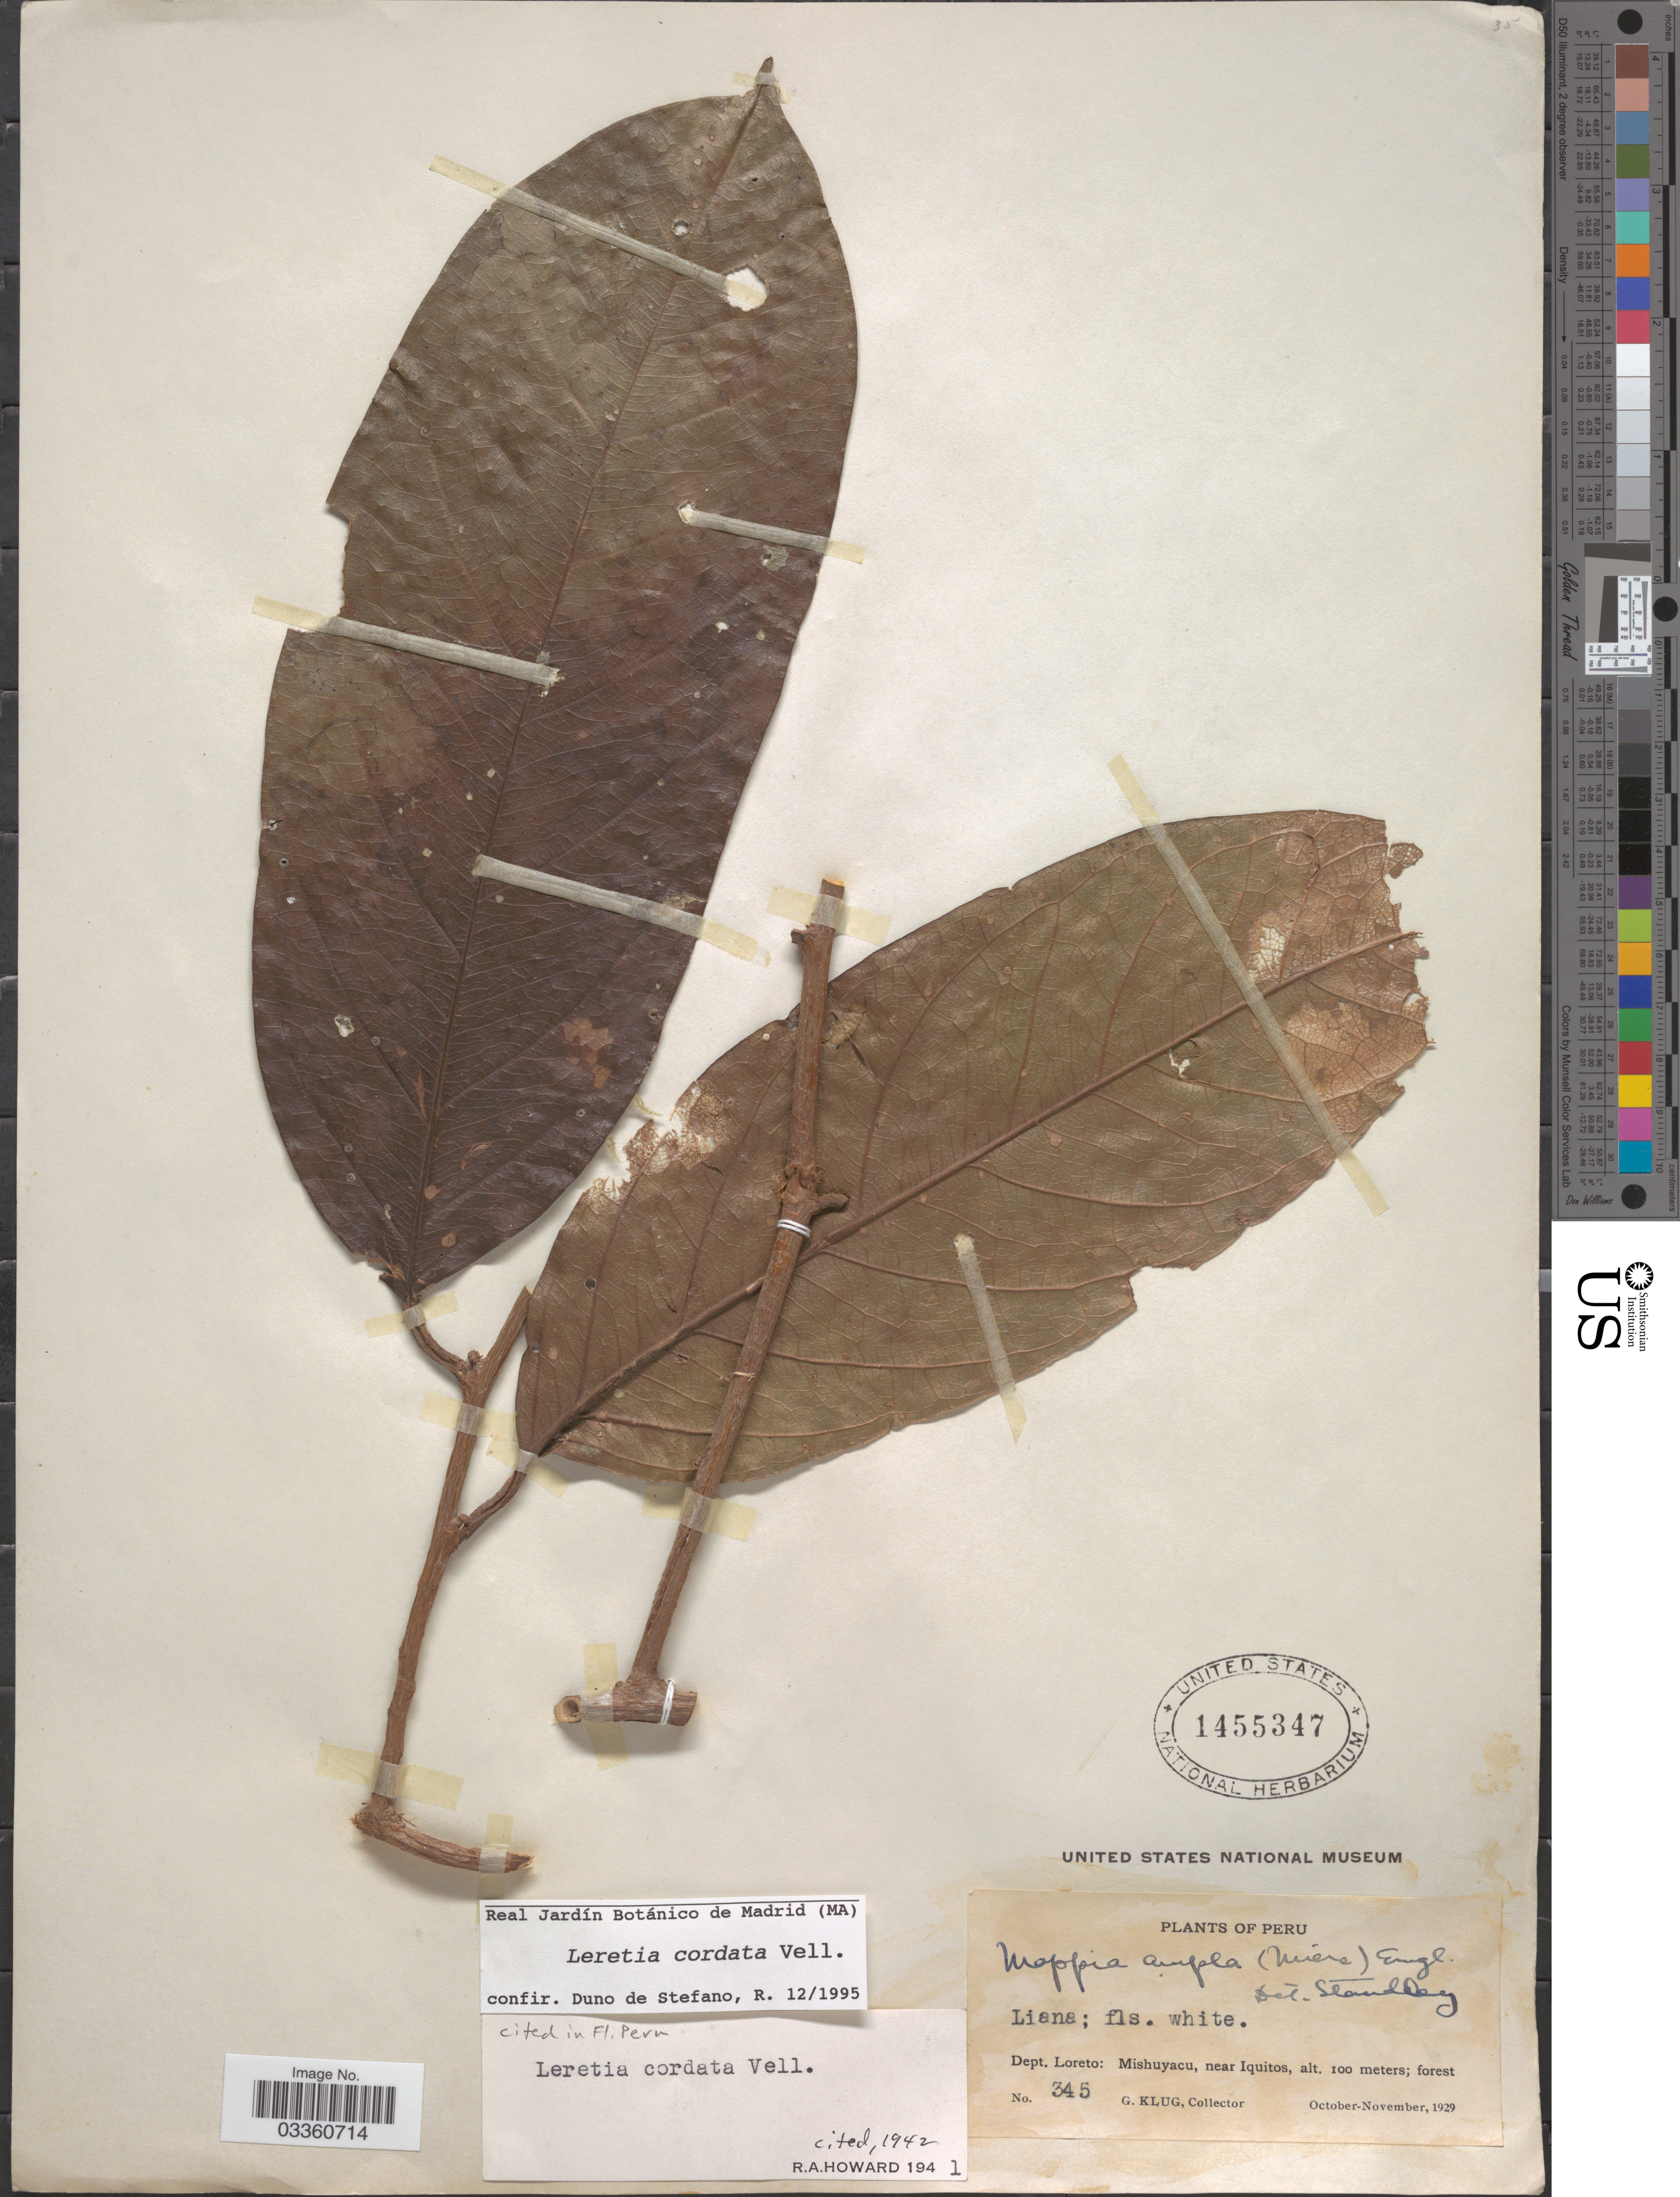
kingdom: Plantae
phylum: Tracheophyta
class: Magnoliopsida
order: Icacinales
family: Icacinaceae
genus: Leretia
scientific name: Leretia cordata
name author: Vell.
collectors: G. Klug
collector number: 345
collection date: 1929-10/1929-11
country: Peru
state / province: Loreto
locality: Dept. Loreto: Mishuycau, near Iquitos.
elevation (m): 100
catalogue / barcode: US 1455347